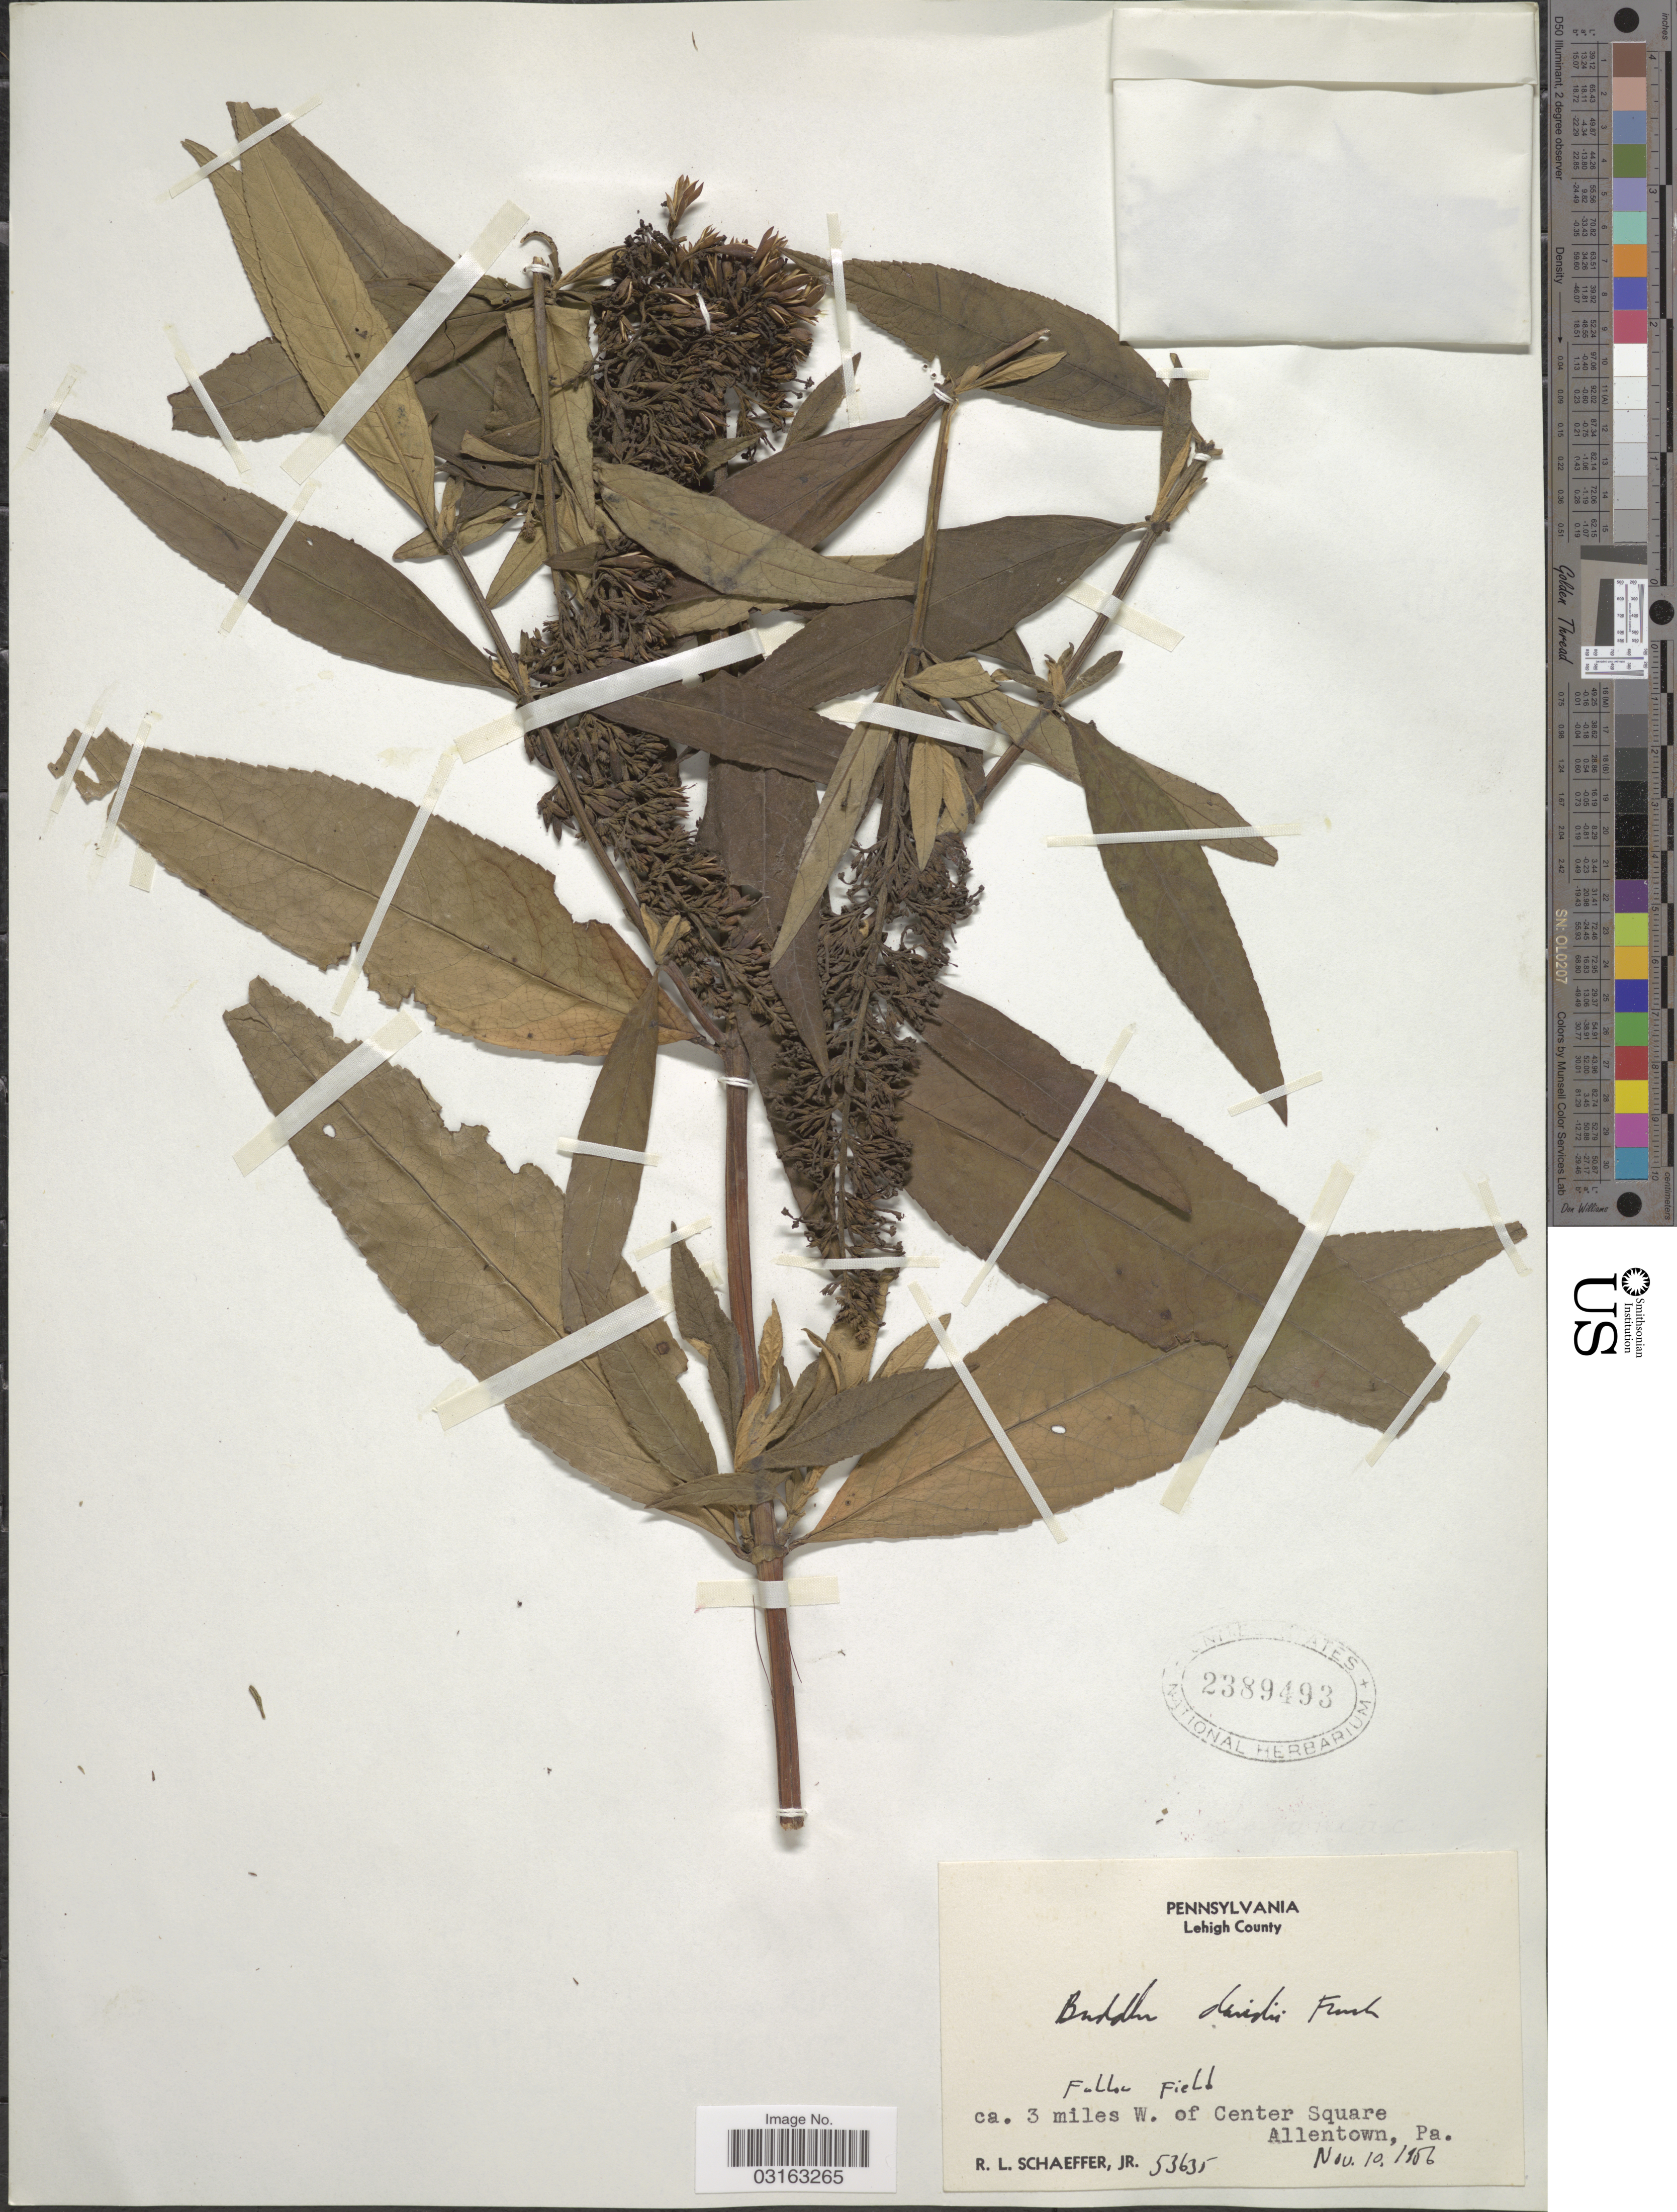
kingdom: Plantae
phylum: Tracheophyta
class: Magnoliopsida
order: Lamiales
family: Scrophulariaceae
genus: Buddleja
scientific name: Buddleja davidii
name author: Franch.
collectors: R. L. Schaeffer Jr.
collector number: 53635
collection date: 1956-11-10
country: United States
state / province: Pennsylvania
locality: Lehigh County. Ca. 3 miles W. of Center Square Allentown.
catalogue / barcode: US 2389493